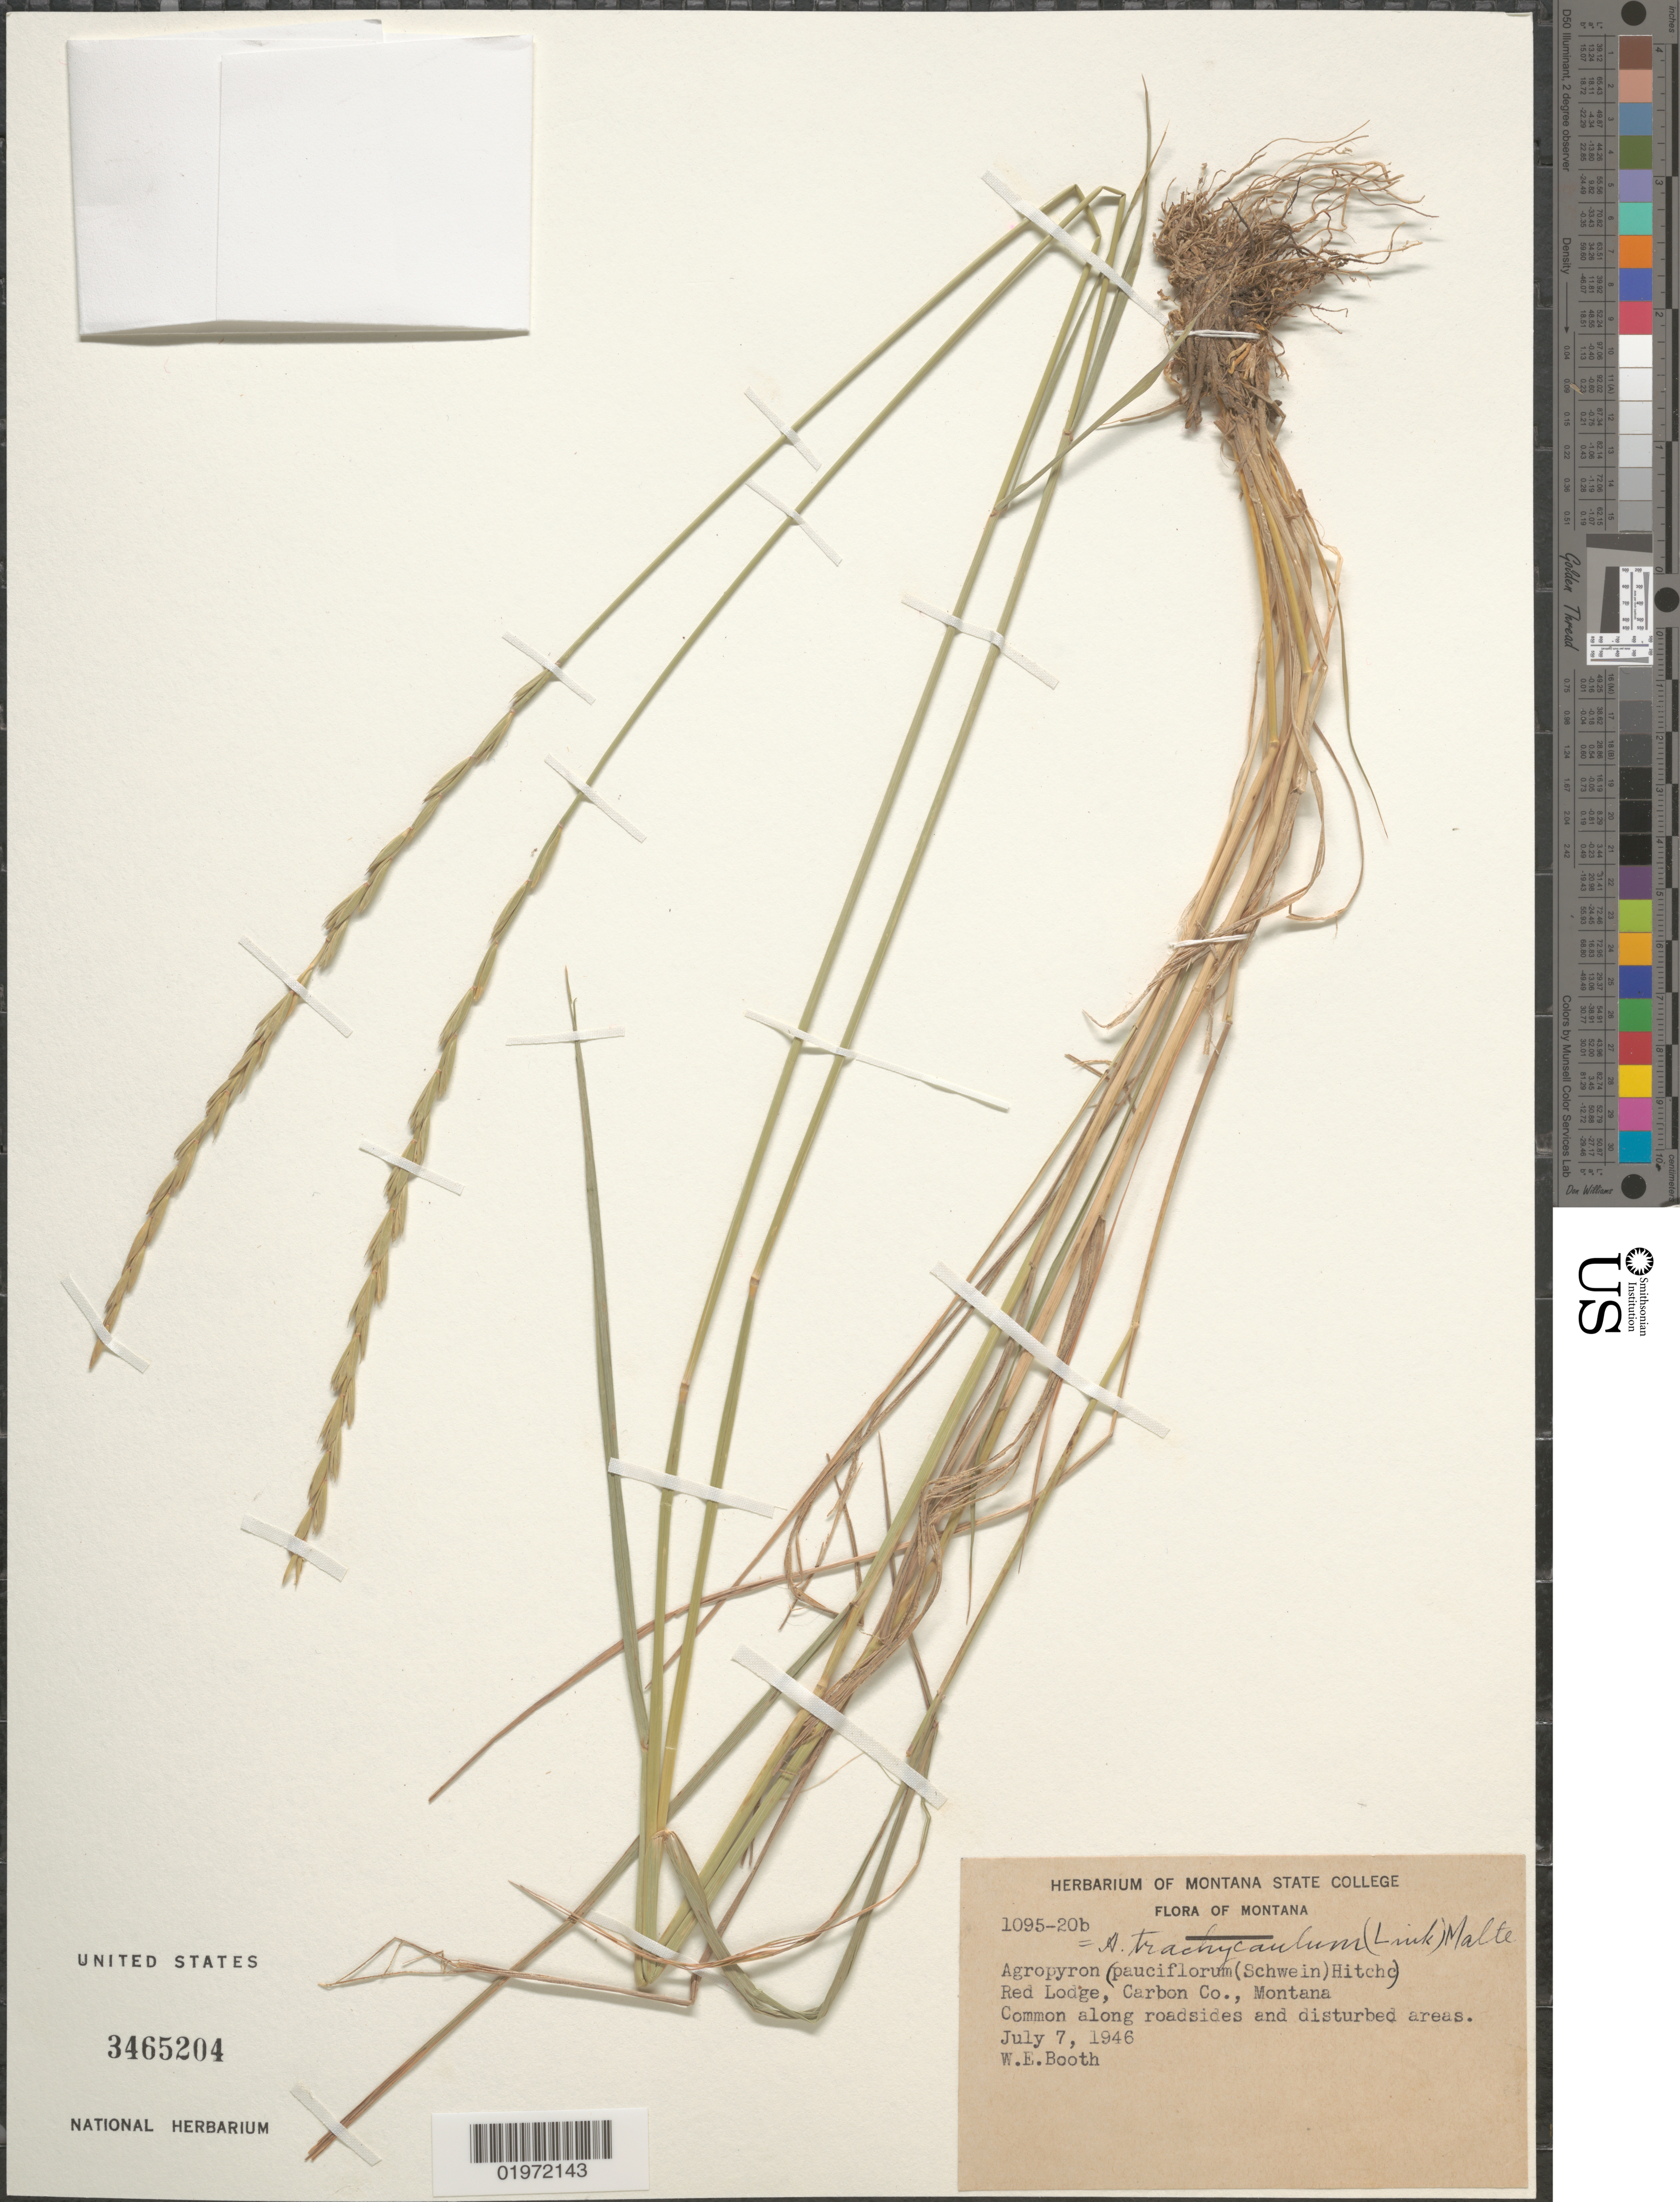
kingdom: Plantae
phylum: Tracheophyta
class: Liliopsida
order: Poales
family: Poaceae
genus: Elymus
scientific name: Elymus trachycaulus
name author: (Link) Gould ex Shinners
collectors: W. Booth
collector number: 1095-20b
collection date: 1946-07-07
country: United States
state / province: Montana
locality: Red Lodge, Carbon Co.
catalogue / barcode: US 3465204